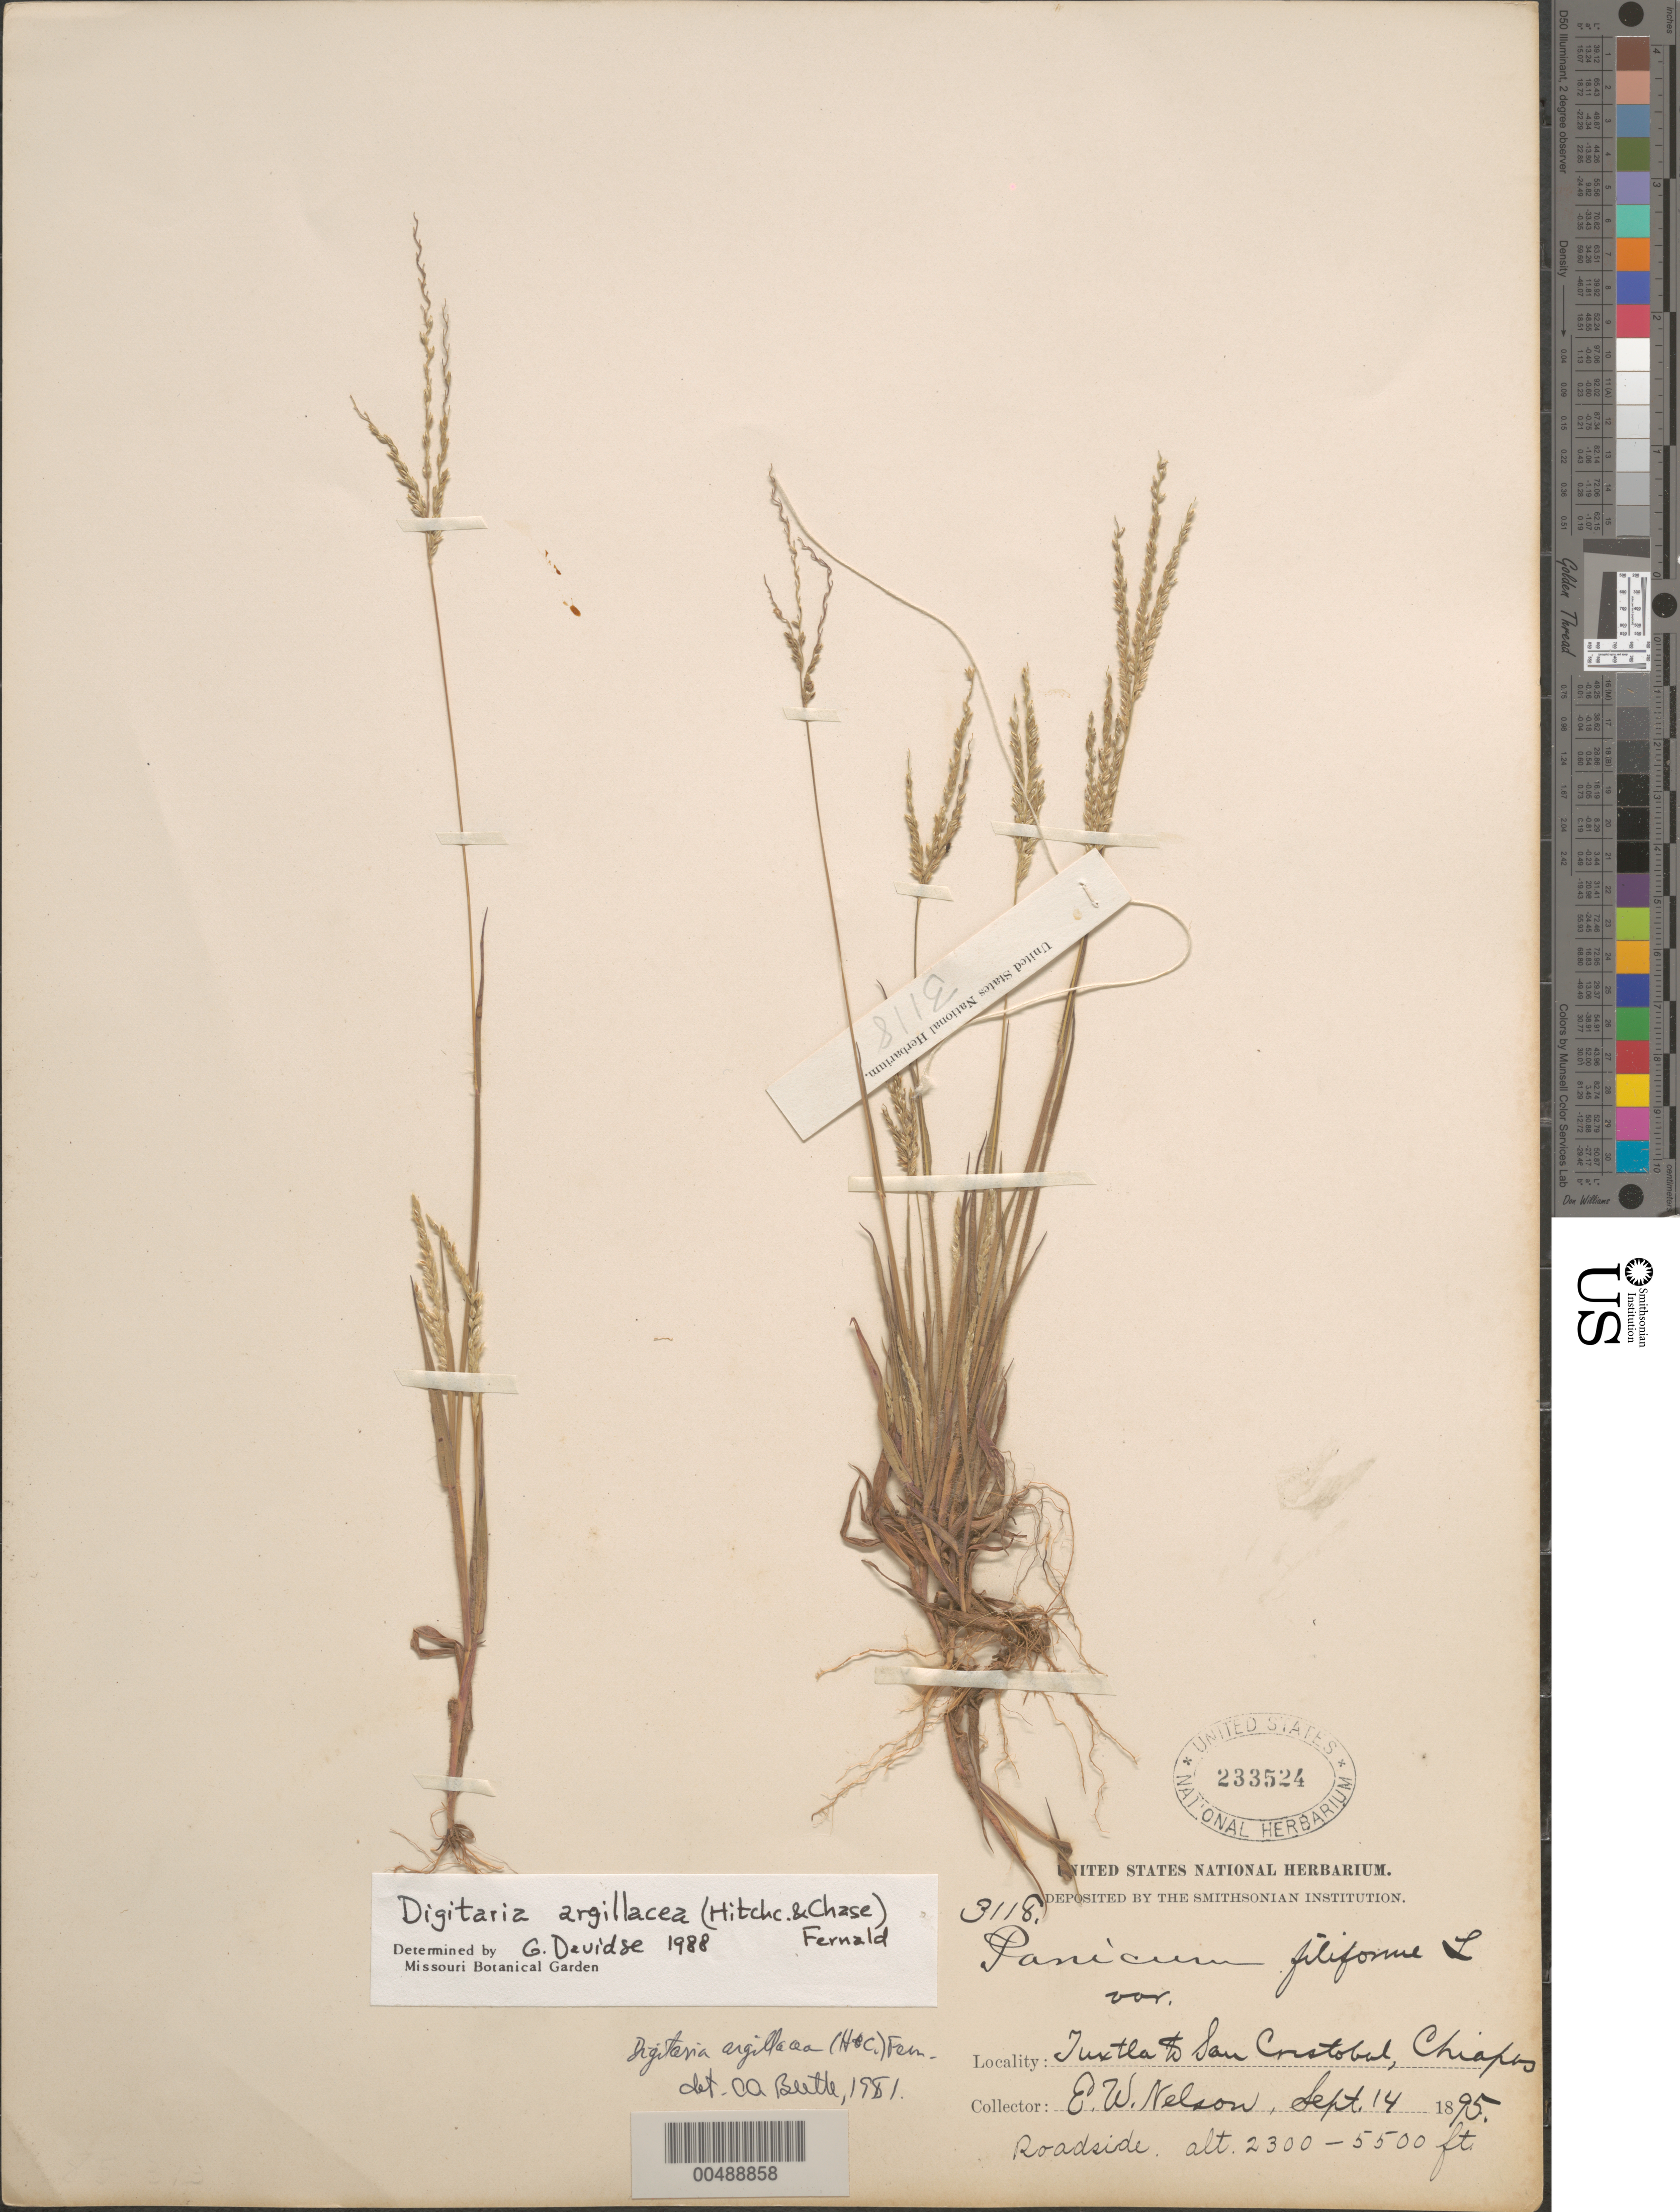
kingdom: Plantae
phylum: Tracheophyta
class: Liliopsida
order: Poales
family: Poaceae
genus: Digitaria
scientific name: Digitaria argillacea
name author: (Hitchc. & Chase) Fernald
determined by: Davidse, Gerrit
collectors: E. W. Nelson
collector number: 3118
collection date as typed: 14 Sep 1895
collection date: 1895-09-14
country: Mexico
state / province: Chiapas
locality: Tuxtla to San Cristobal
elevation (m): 701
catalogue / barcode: US 233524